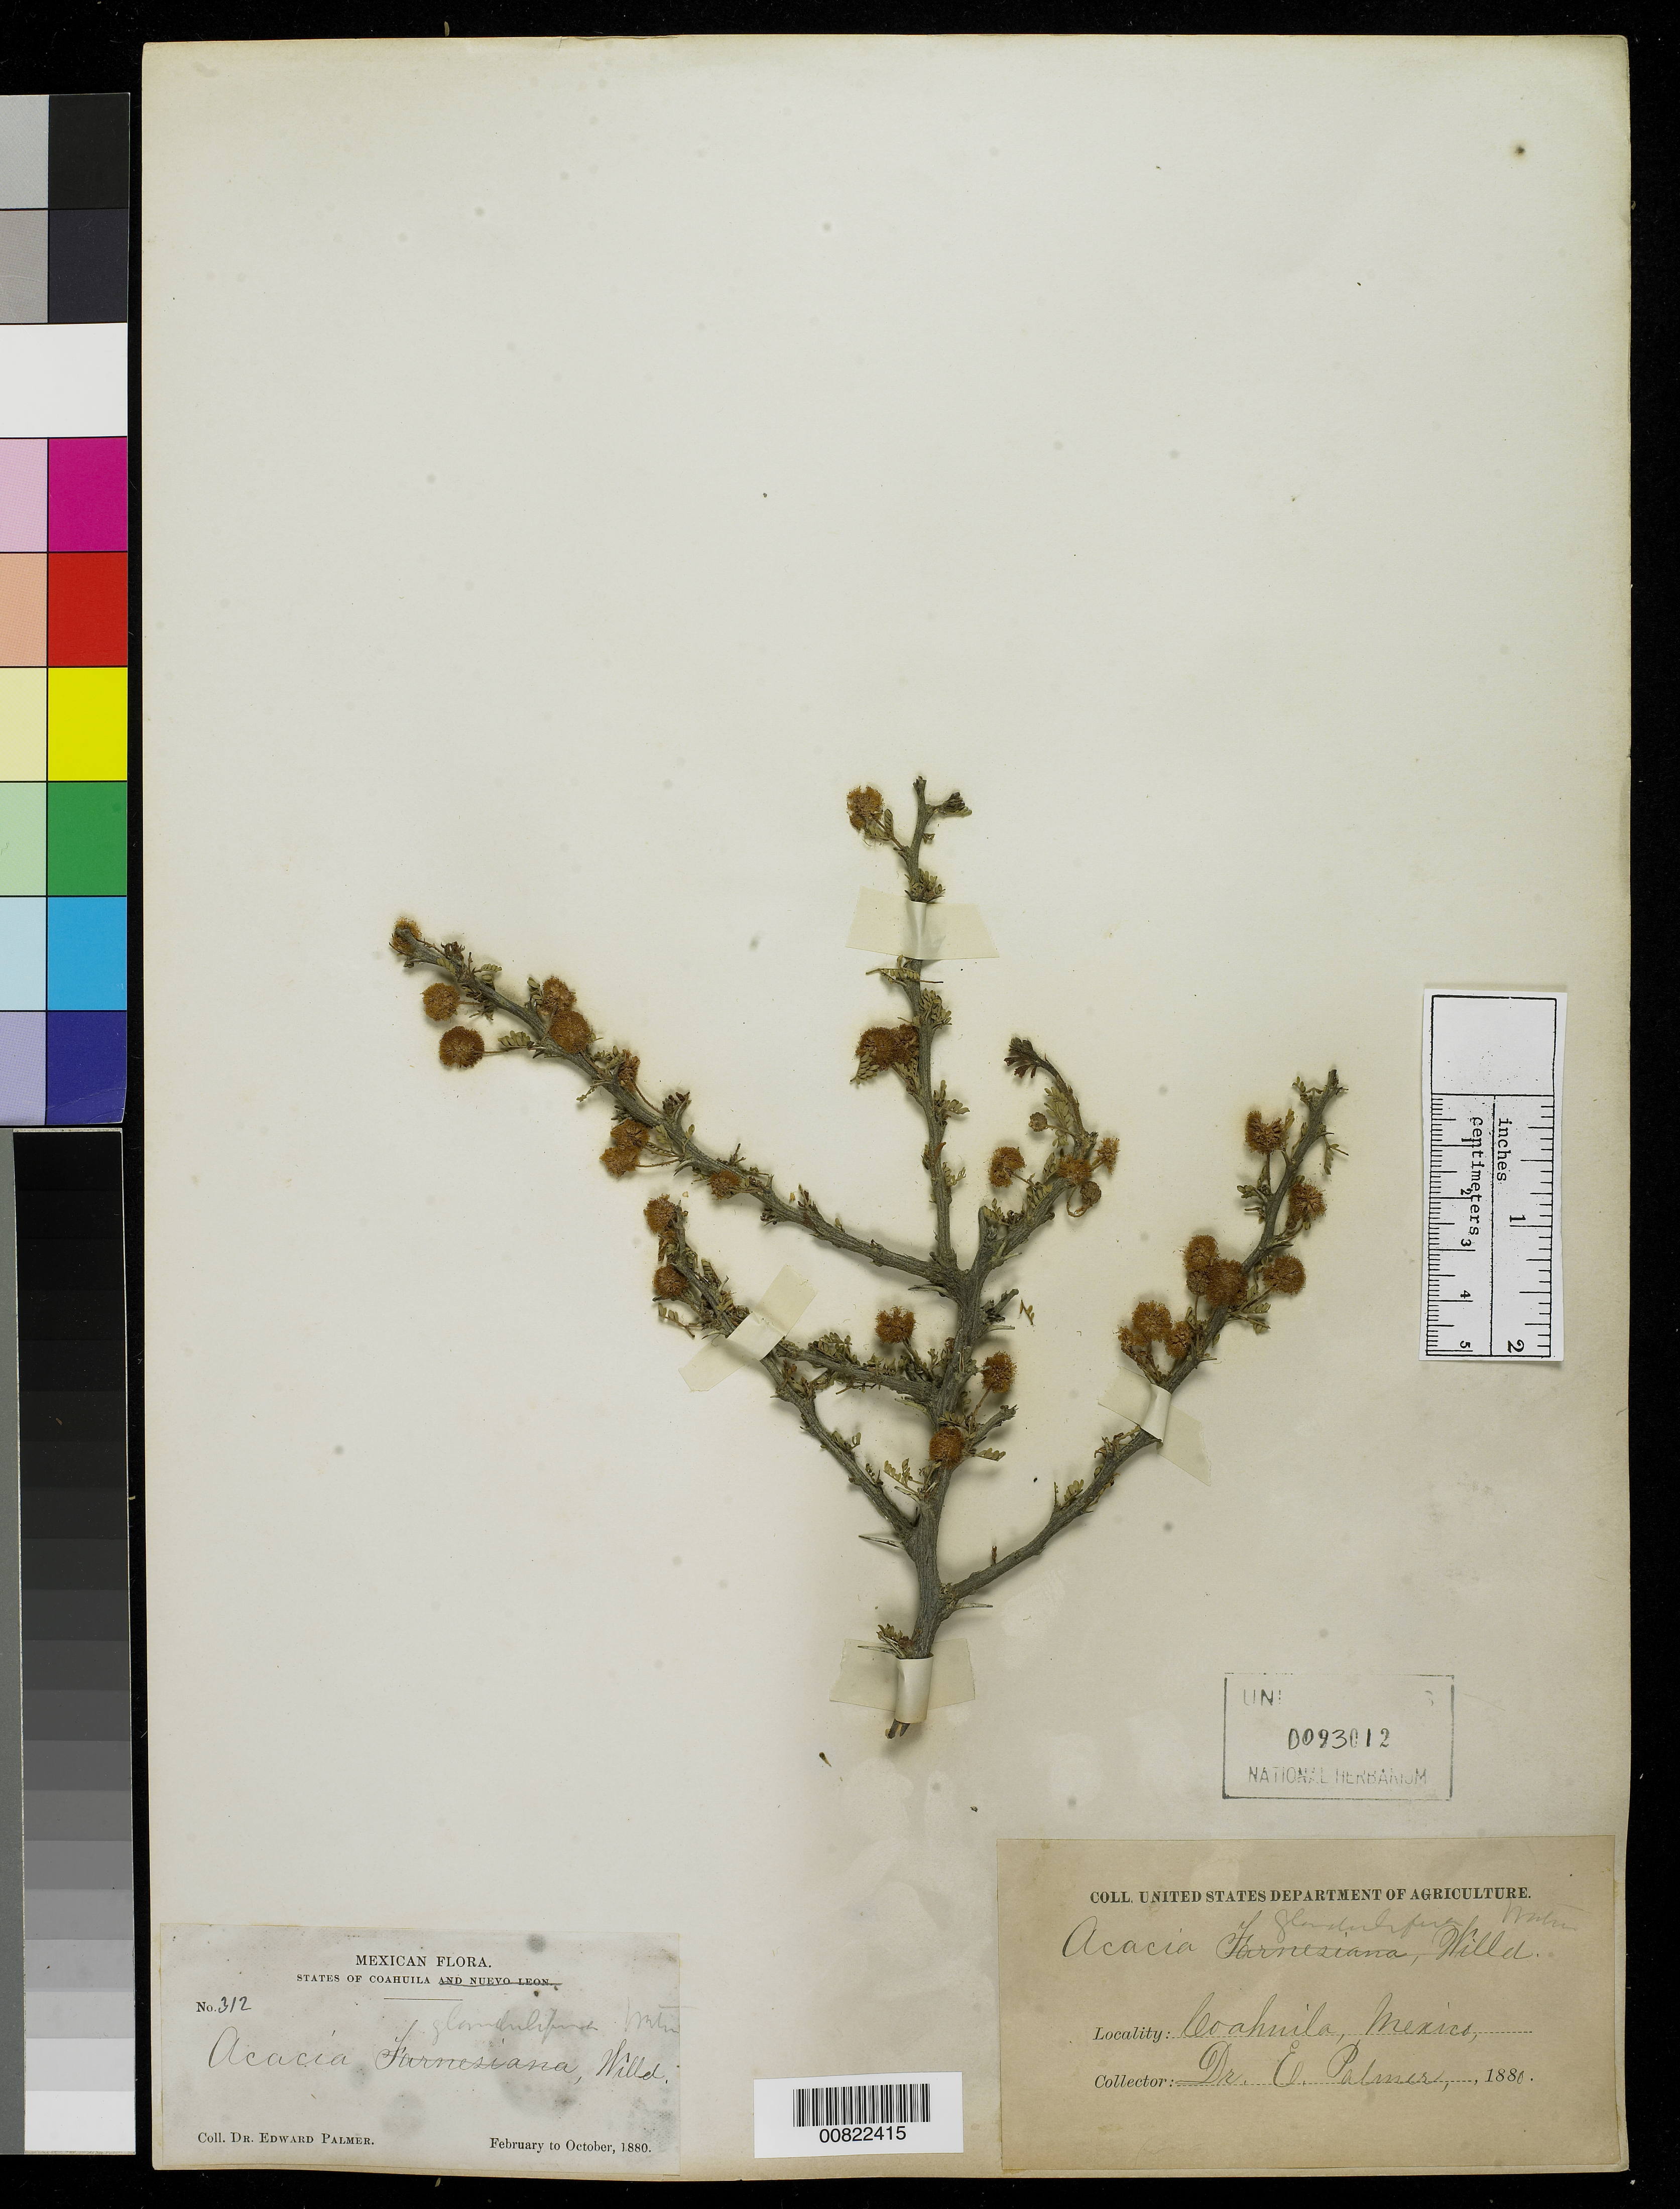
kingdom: Plantae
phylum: Tracheophyta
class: Magnoliopsida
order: Fabales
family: Fabaceae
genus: Vachellia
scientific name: Vachellia glandulifera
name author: (S. Watson) Seigler & Ebinger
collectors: E. Palmer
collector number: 312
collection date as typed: Feb 1880 to -- Oct 1880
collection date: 1880-02/1880-10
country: Mexico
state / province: Coahuila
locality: Coahuila.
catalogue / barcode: US 93012